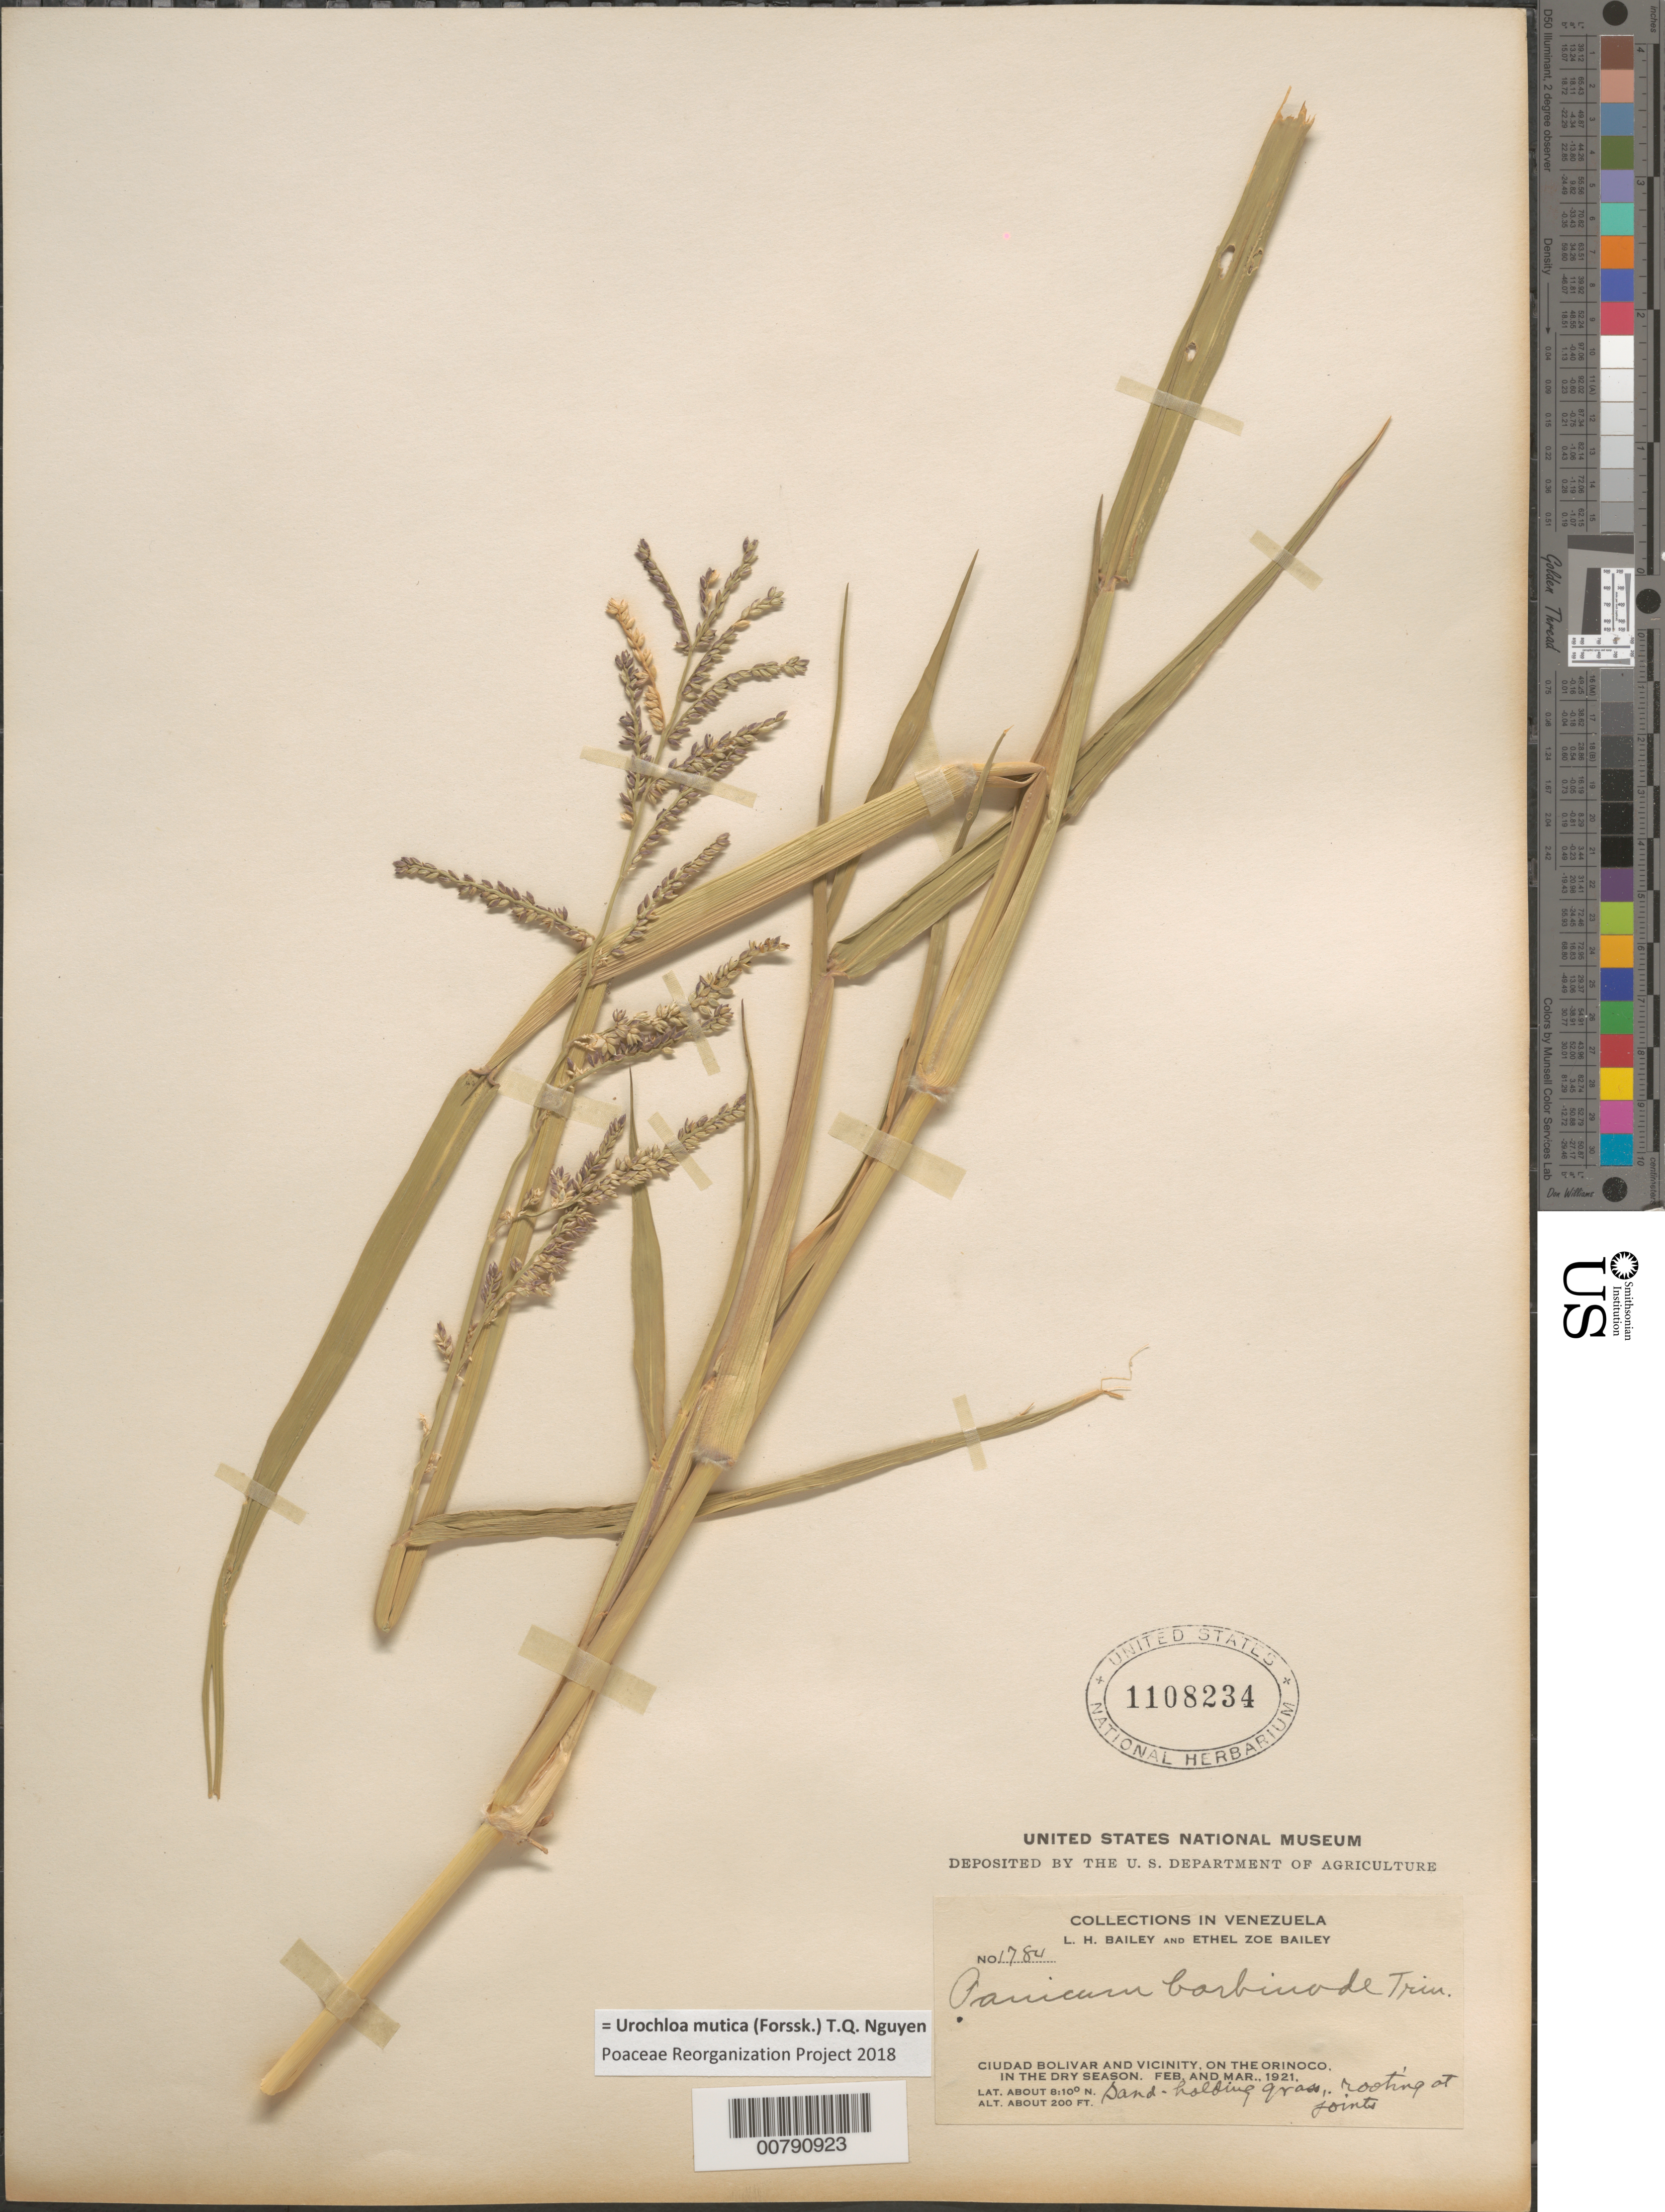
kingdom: Plantae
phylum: Tracheophyta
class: Liliopsida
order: Poales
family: Poaceae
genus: Brachiaria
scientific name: Brachiaria mutica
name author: (Forssk.) Stapf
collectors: L. H. Bailey & E. Z. Bailey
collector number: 1784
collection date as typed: Feb-21 and Mar-21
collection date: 1921-02,1921-03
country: Venezuela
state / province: Bolívar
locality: Ciudad Bolívar and vicinity, Orinoco R.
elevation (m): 61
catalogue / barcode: US 1108234